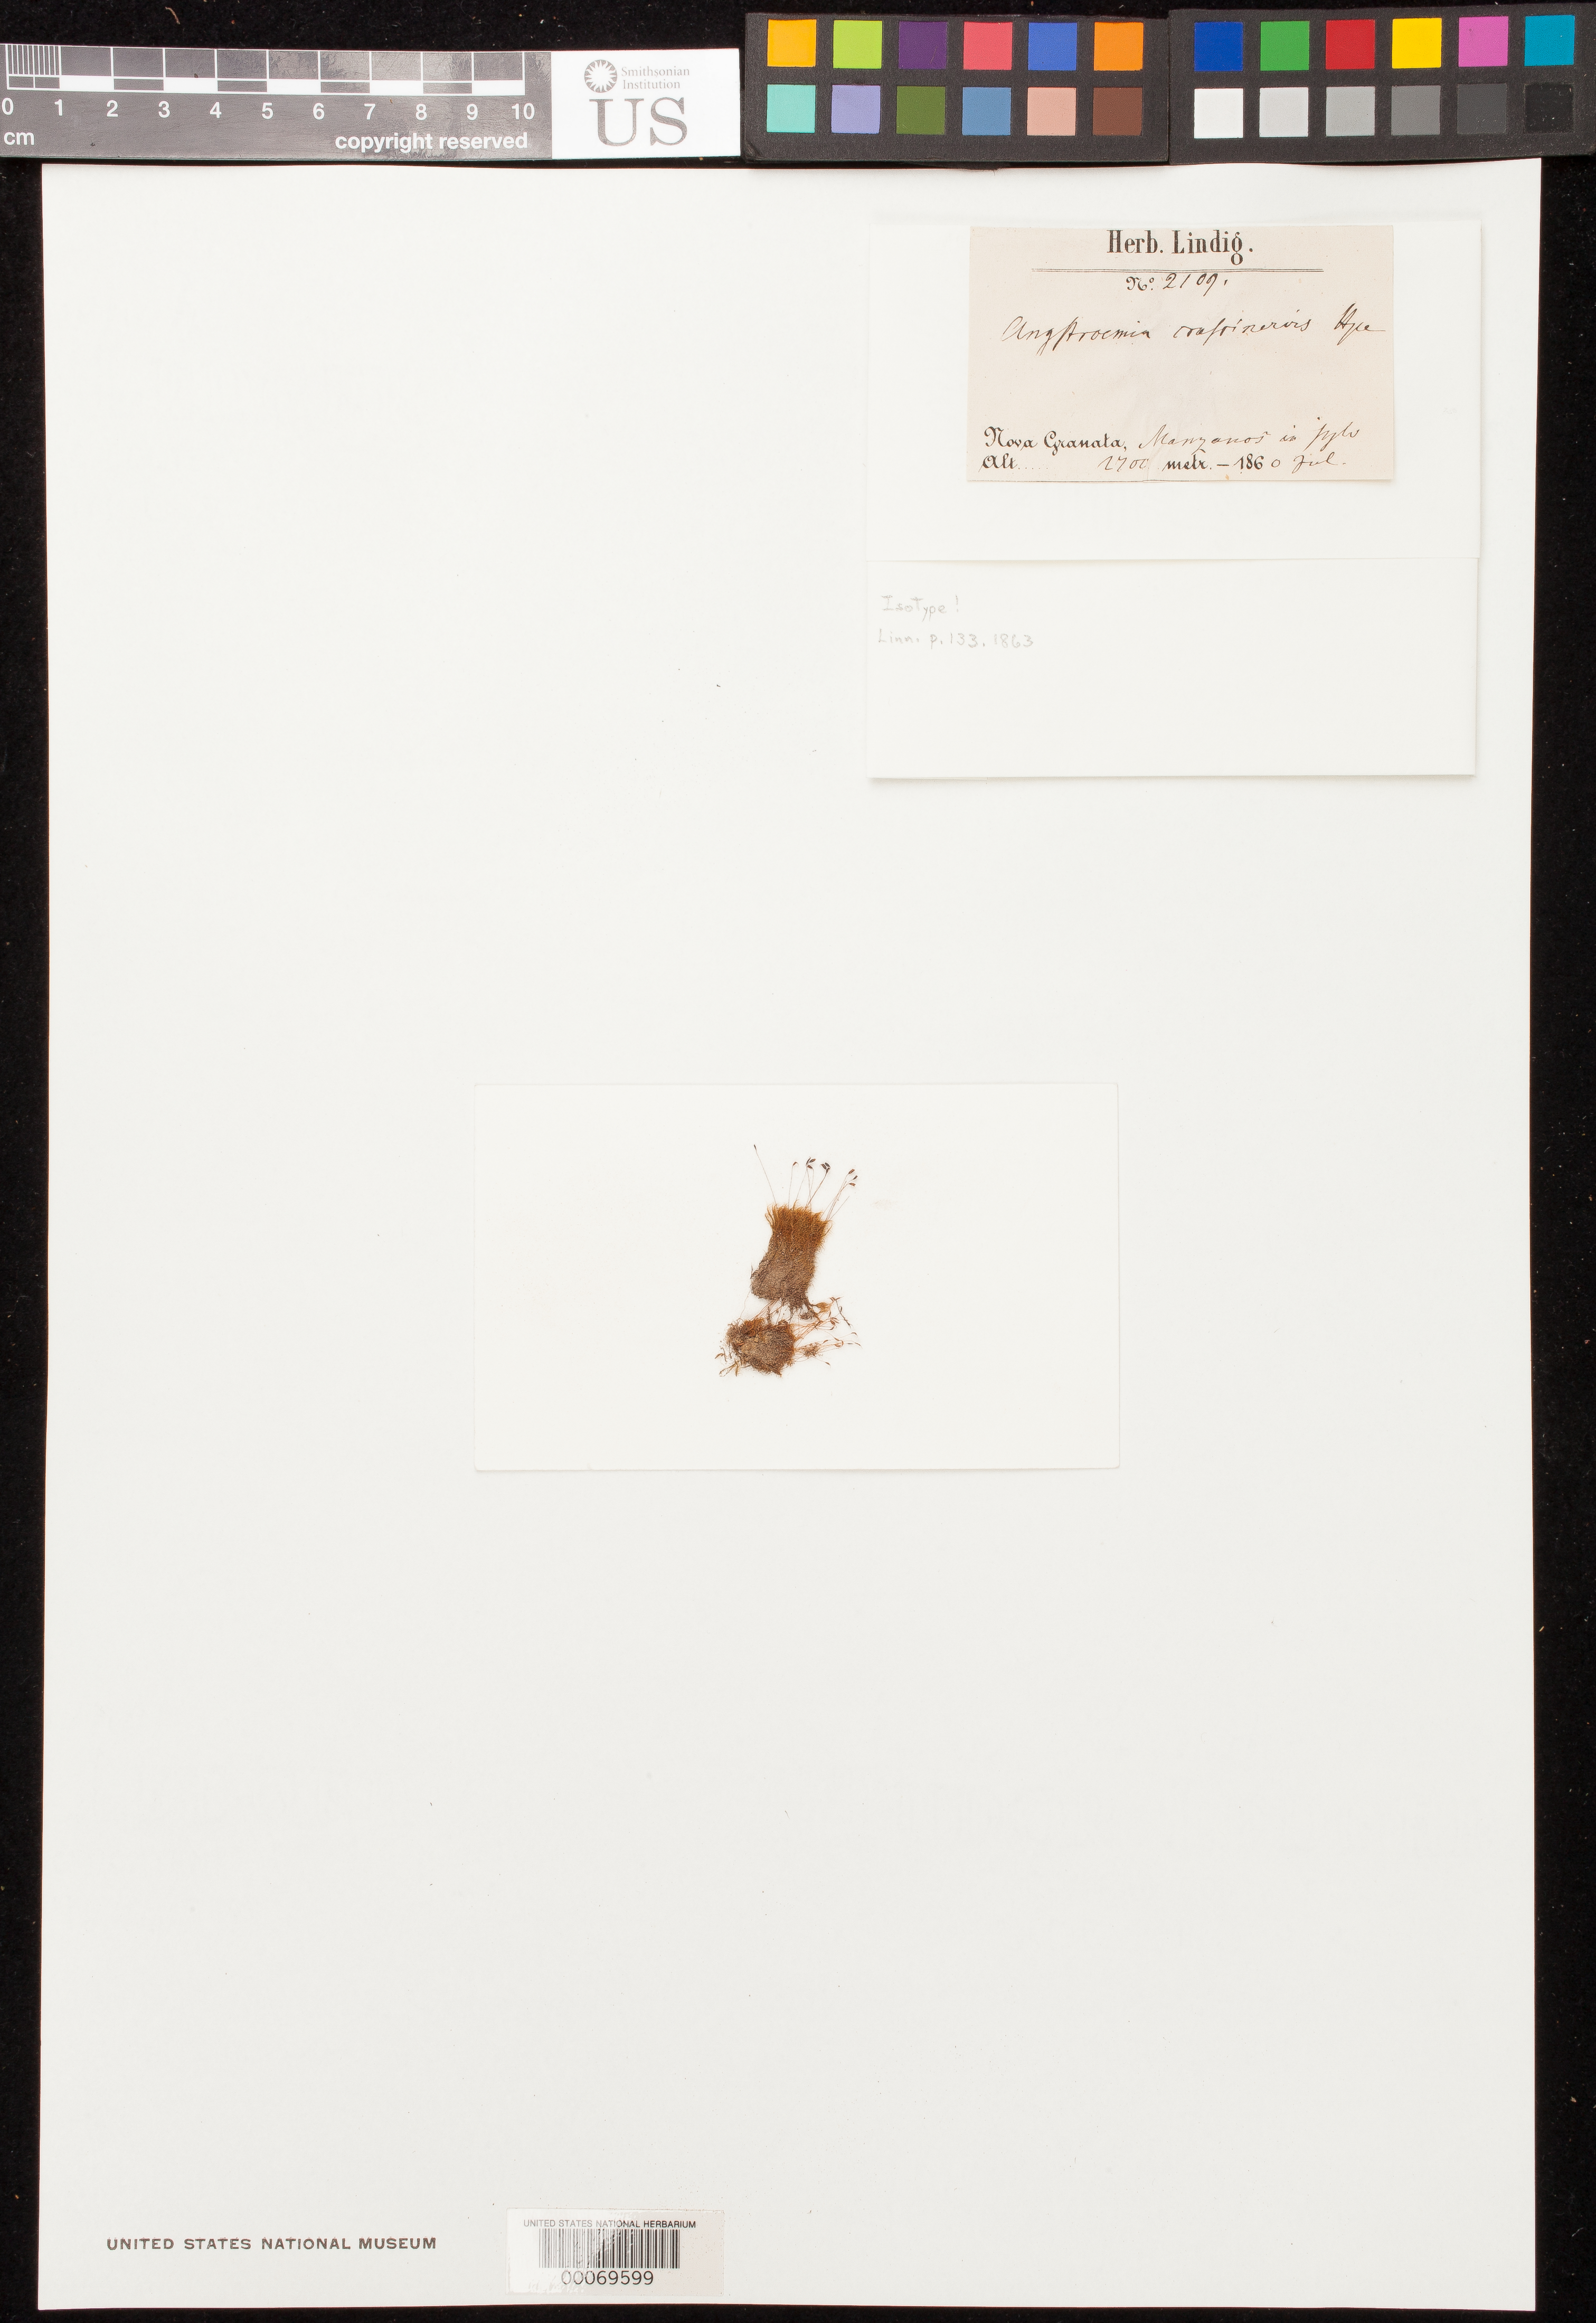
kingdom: Plantae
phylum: Bryophyta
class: Bryopsida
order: Dicranales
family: Aongstroemiaceae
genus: Angstroemia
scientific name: Angstroemia crassinervis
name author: Hampe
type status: Isotype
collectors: A. Lindig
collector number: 2109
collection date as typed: Jul 1860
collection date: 1860-07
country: Colombia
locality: Nova Granata.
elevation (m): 2700